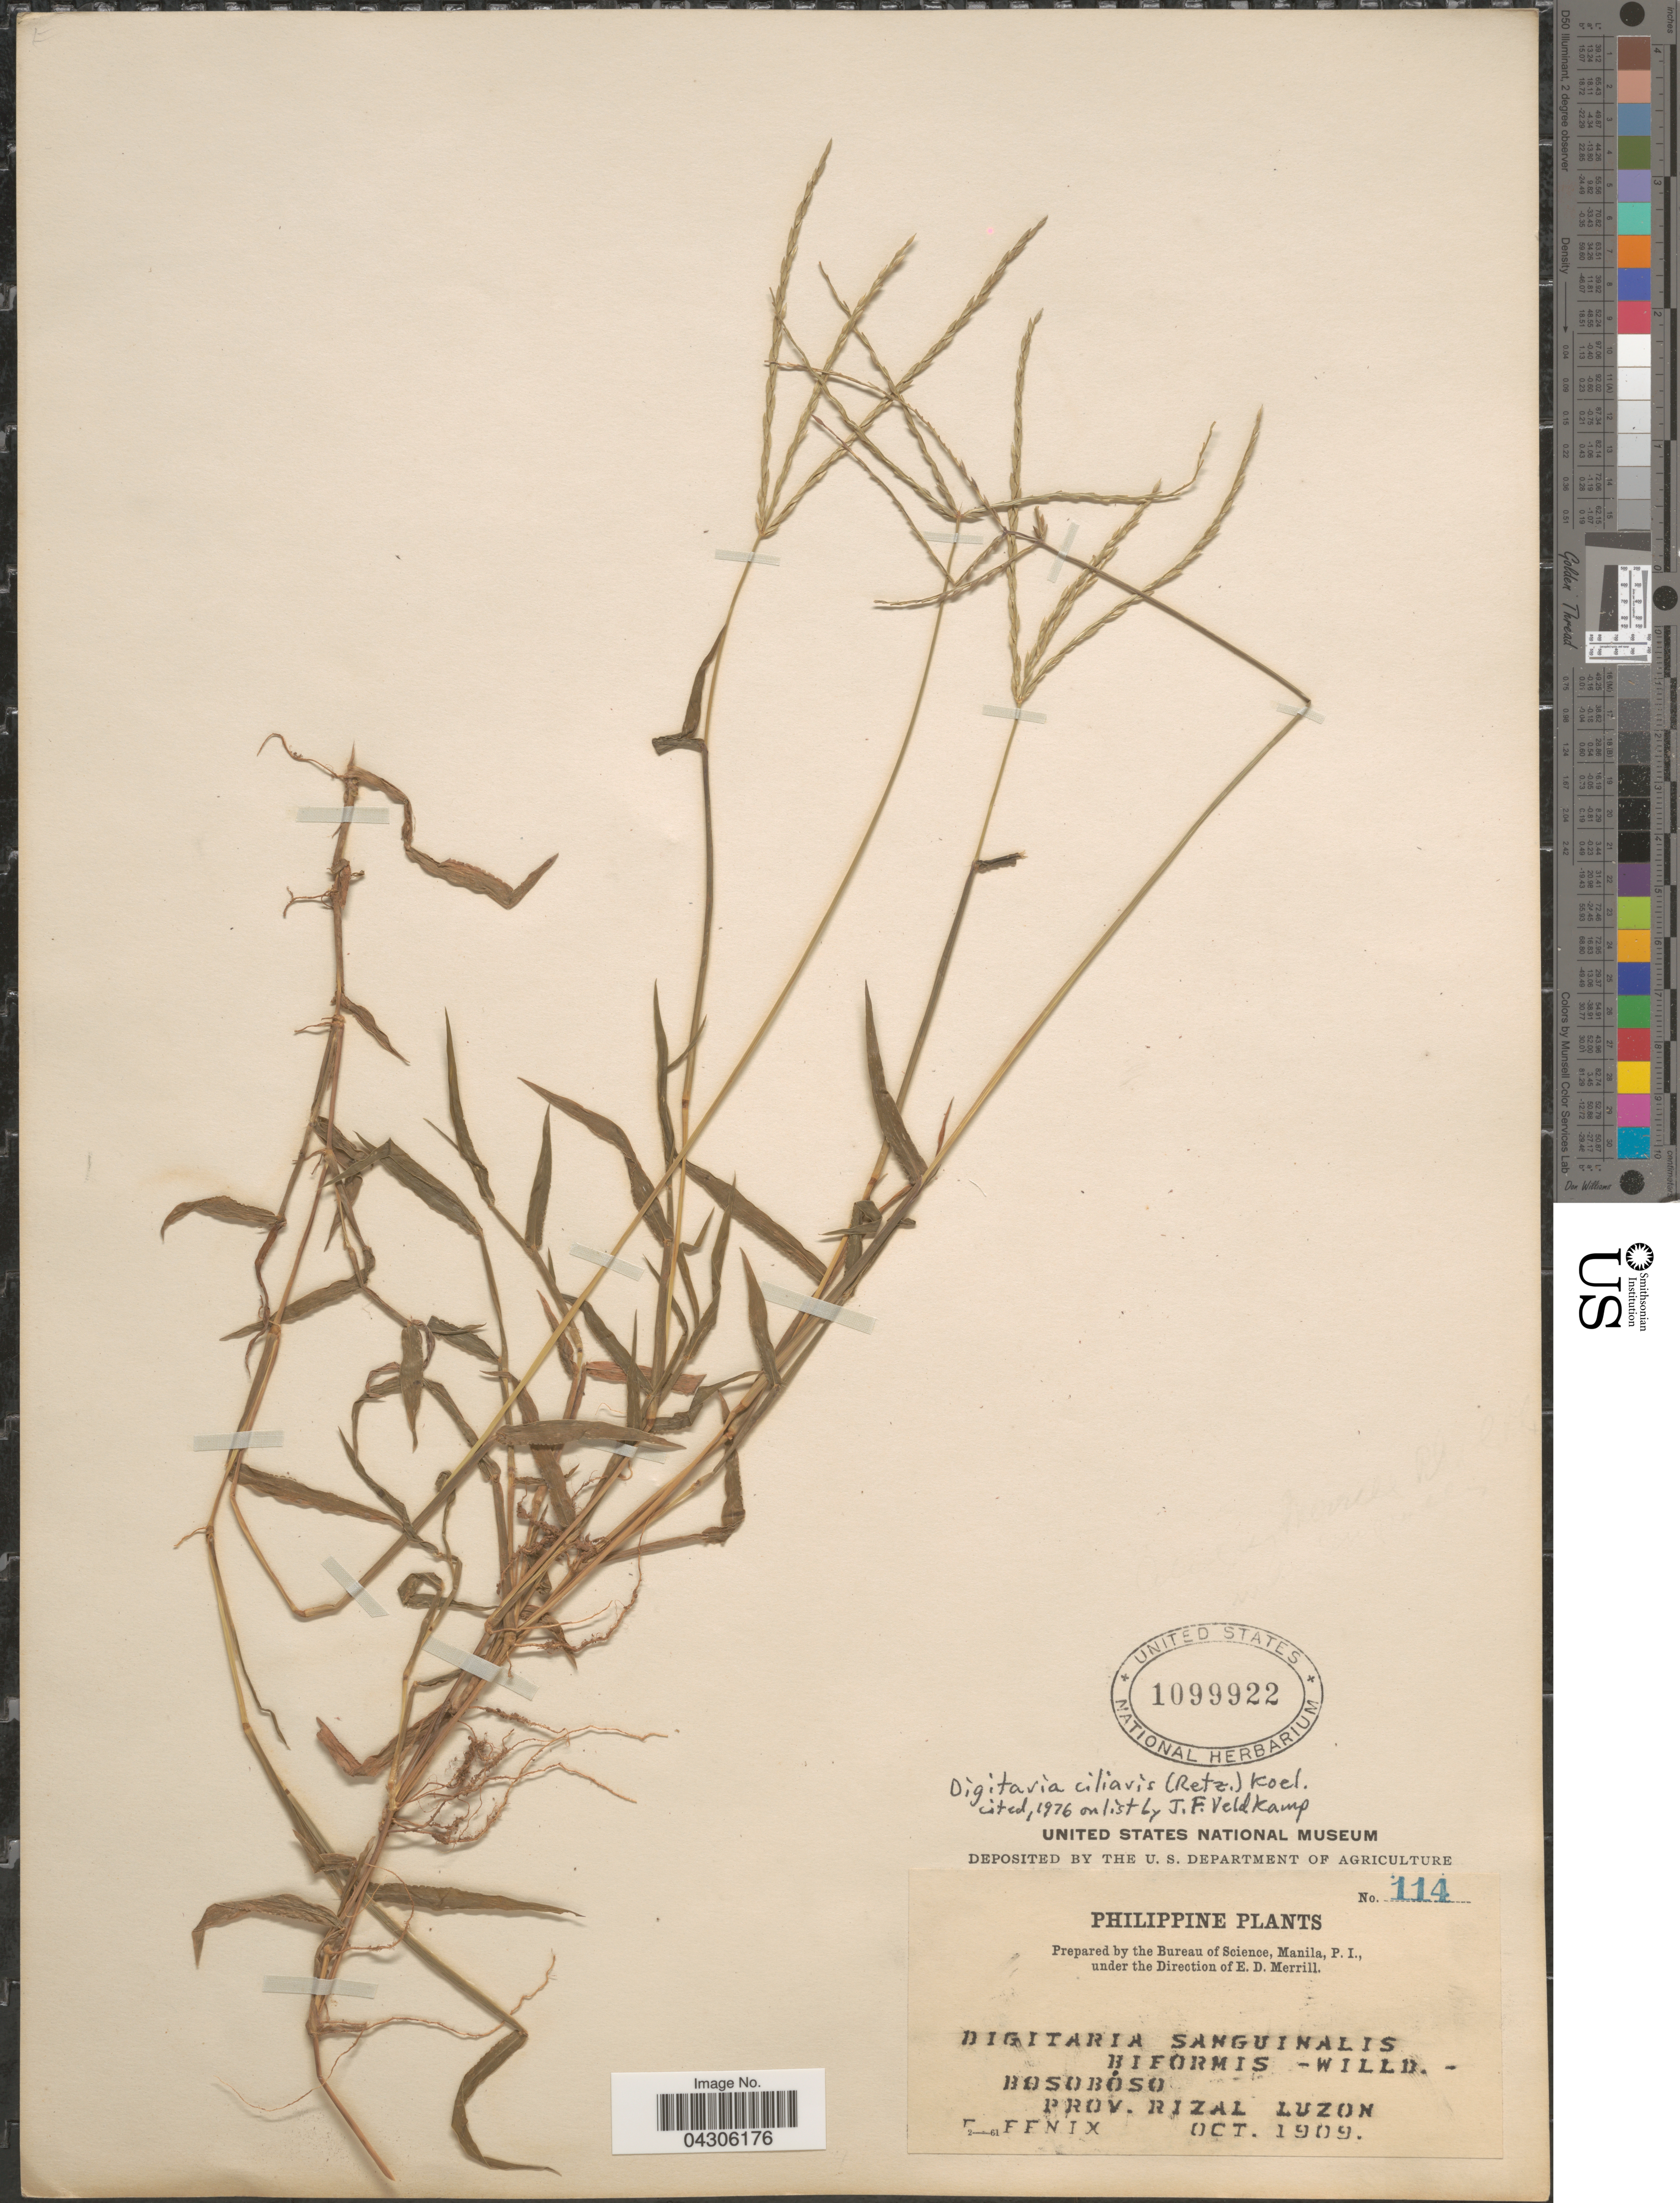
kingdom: Plantae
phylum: Tracheophyta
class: Liliopsida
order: Poales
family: Poaceae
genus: Digitaria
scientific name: Digitaria ciliaris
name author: (Retz.) Koeler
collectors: E. Fénix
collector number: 114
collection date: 1909-10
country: Philippines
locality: Bosoboso. Prov. Rizal Luzon.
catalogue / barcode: US 1099922